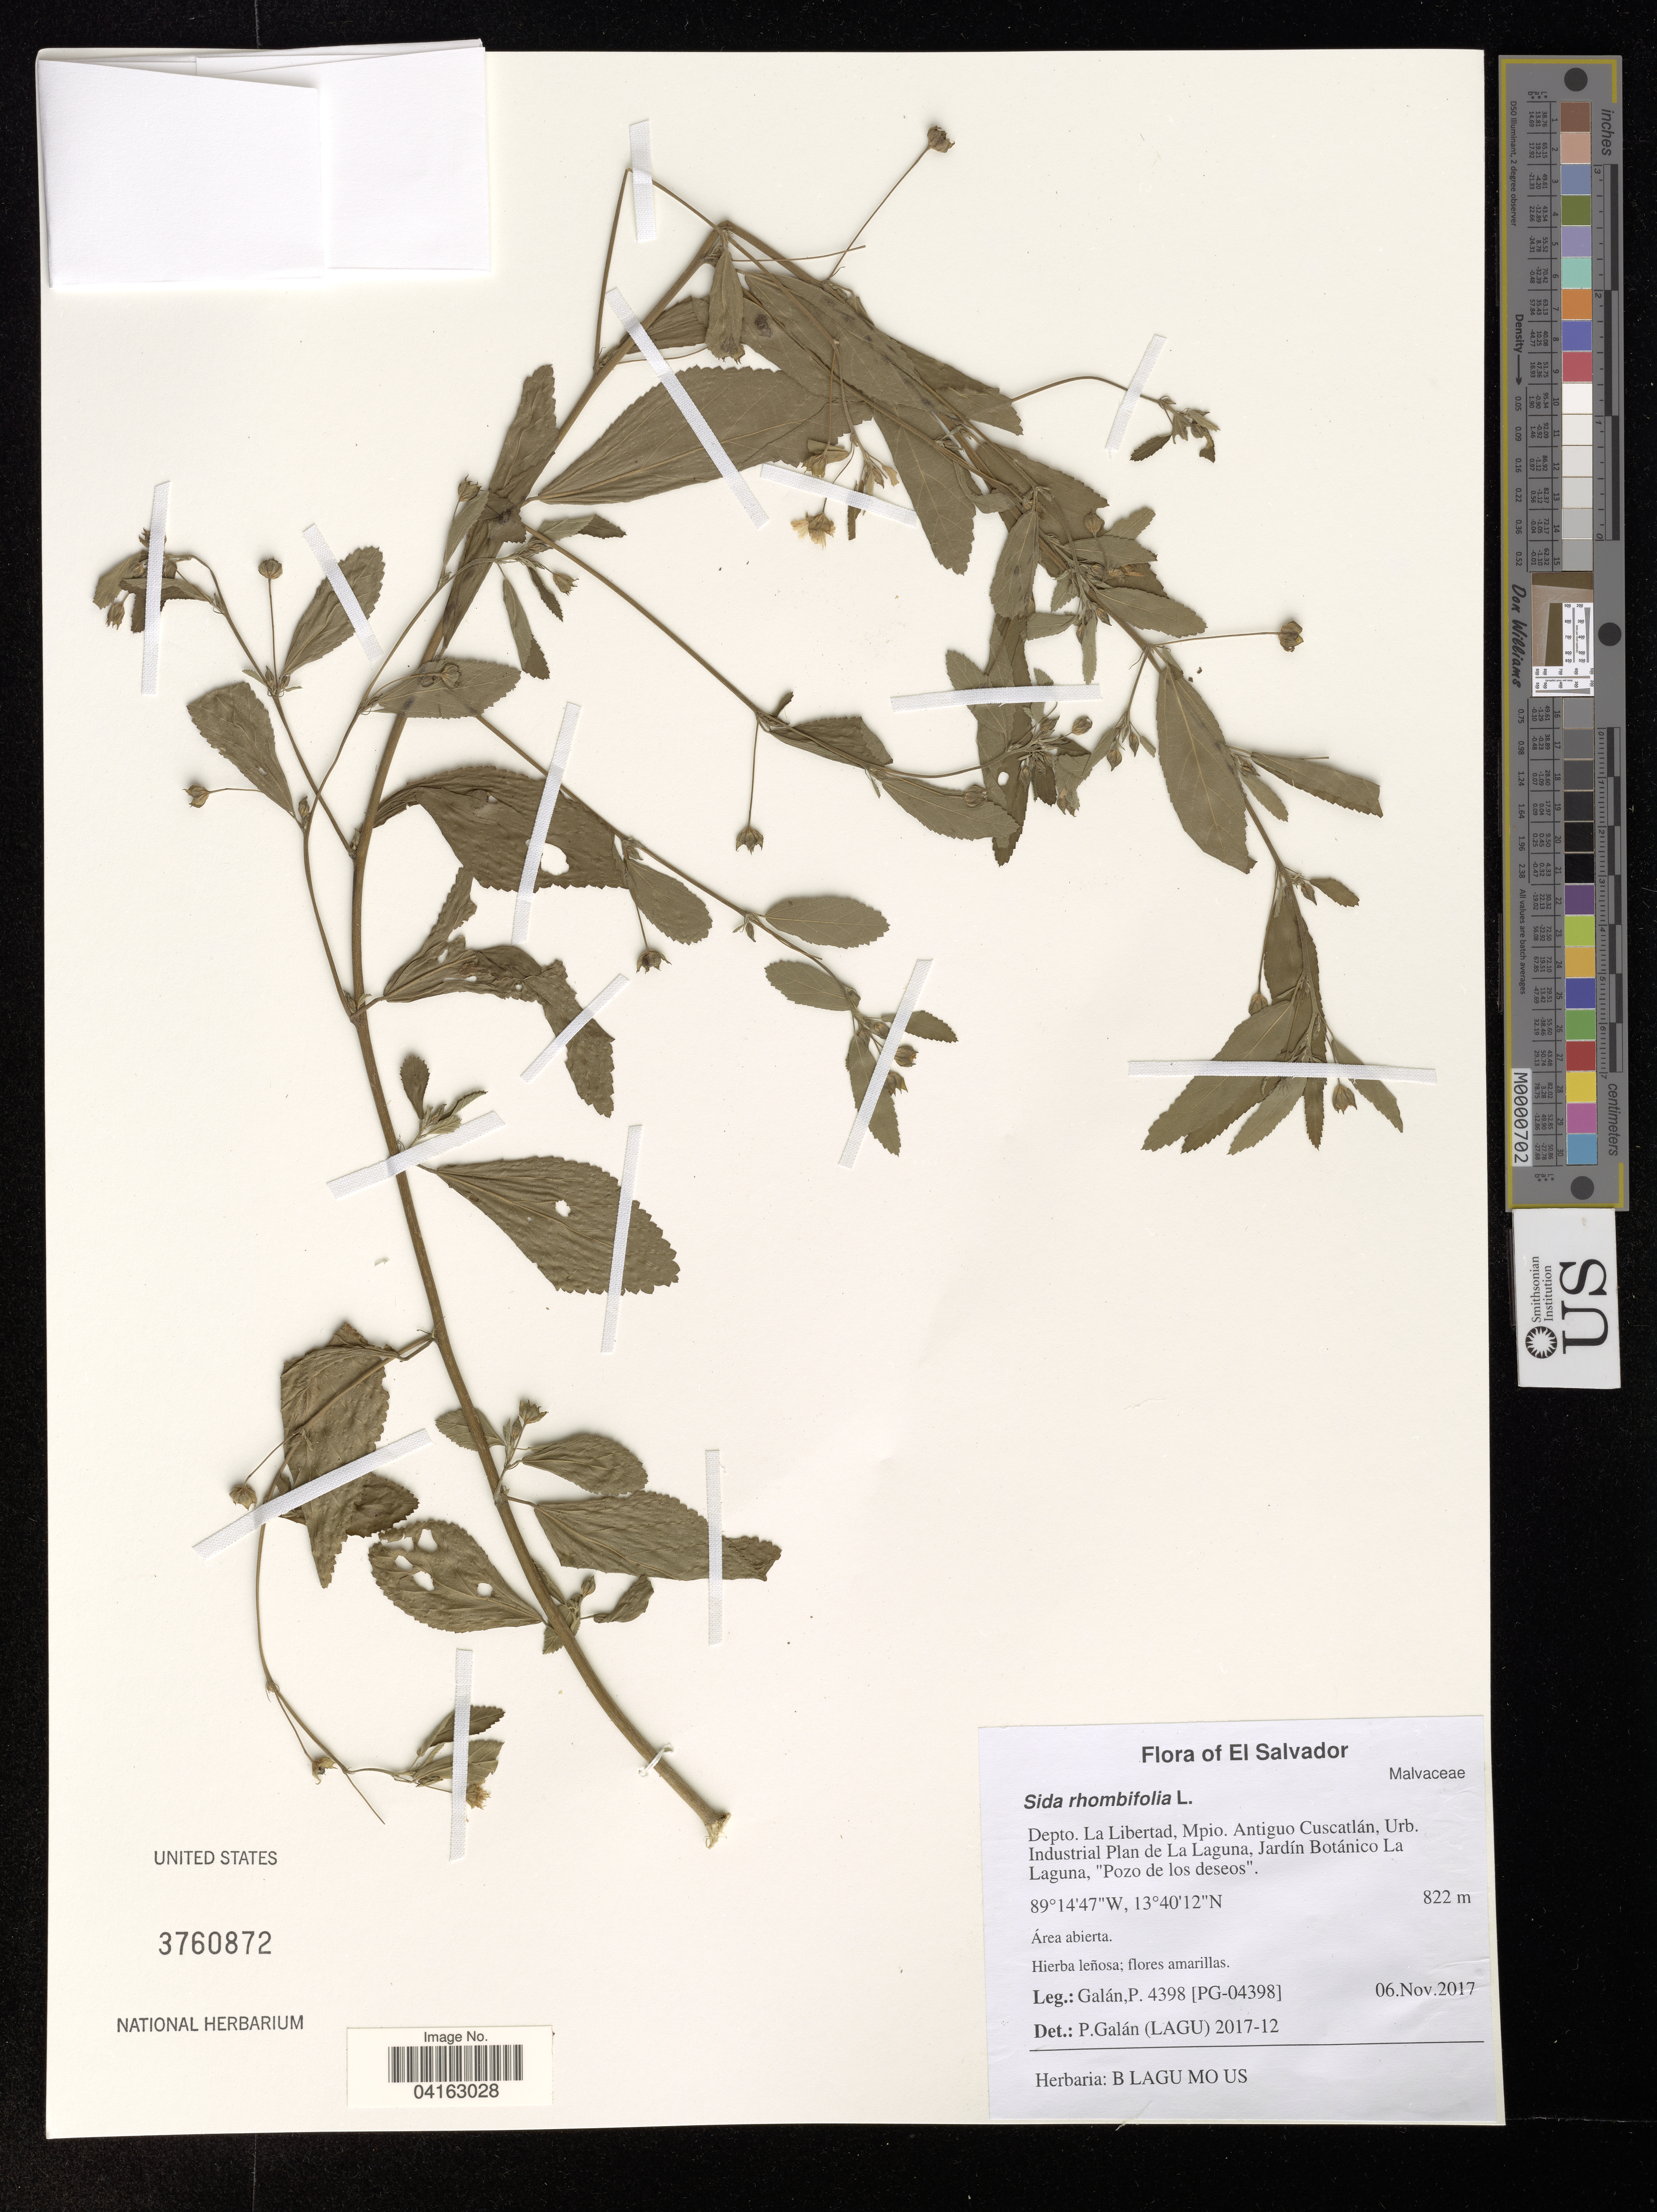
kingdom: Plantae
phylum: Tracheophyta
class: Magnoliopsida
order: Malvales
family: Malvaceae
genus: Sida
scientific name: Sida rhombifolia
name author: L.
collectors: P. Galan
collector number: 4398 / [PG-04398]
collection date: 2017-11-06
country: El Salvador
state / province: La Libertad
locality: Depto. La Libertad, Mpio. Antiguo Cuscatlán, Urb. Industrial Plan de La Laguna, Jardín Botánico La Laguna, "Pozo de los deseos".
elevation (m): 822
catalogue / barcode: US 3760872